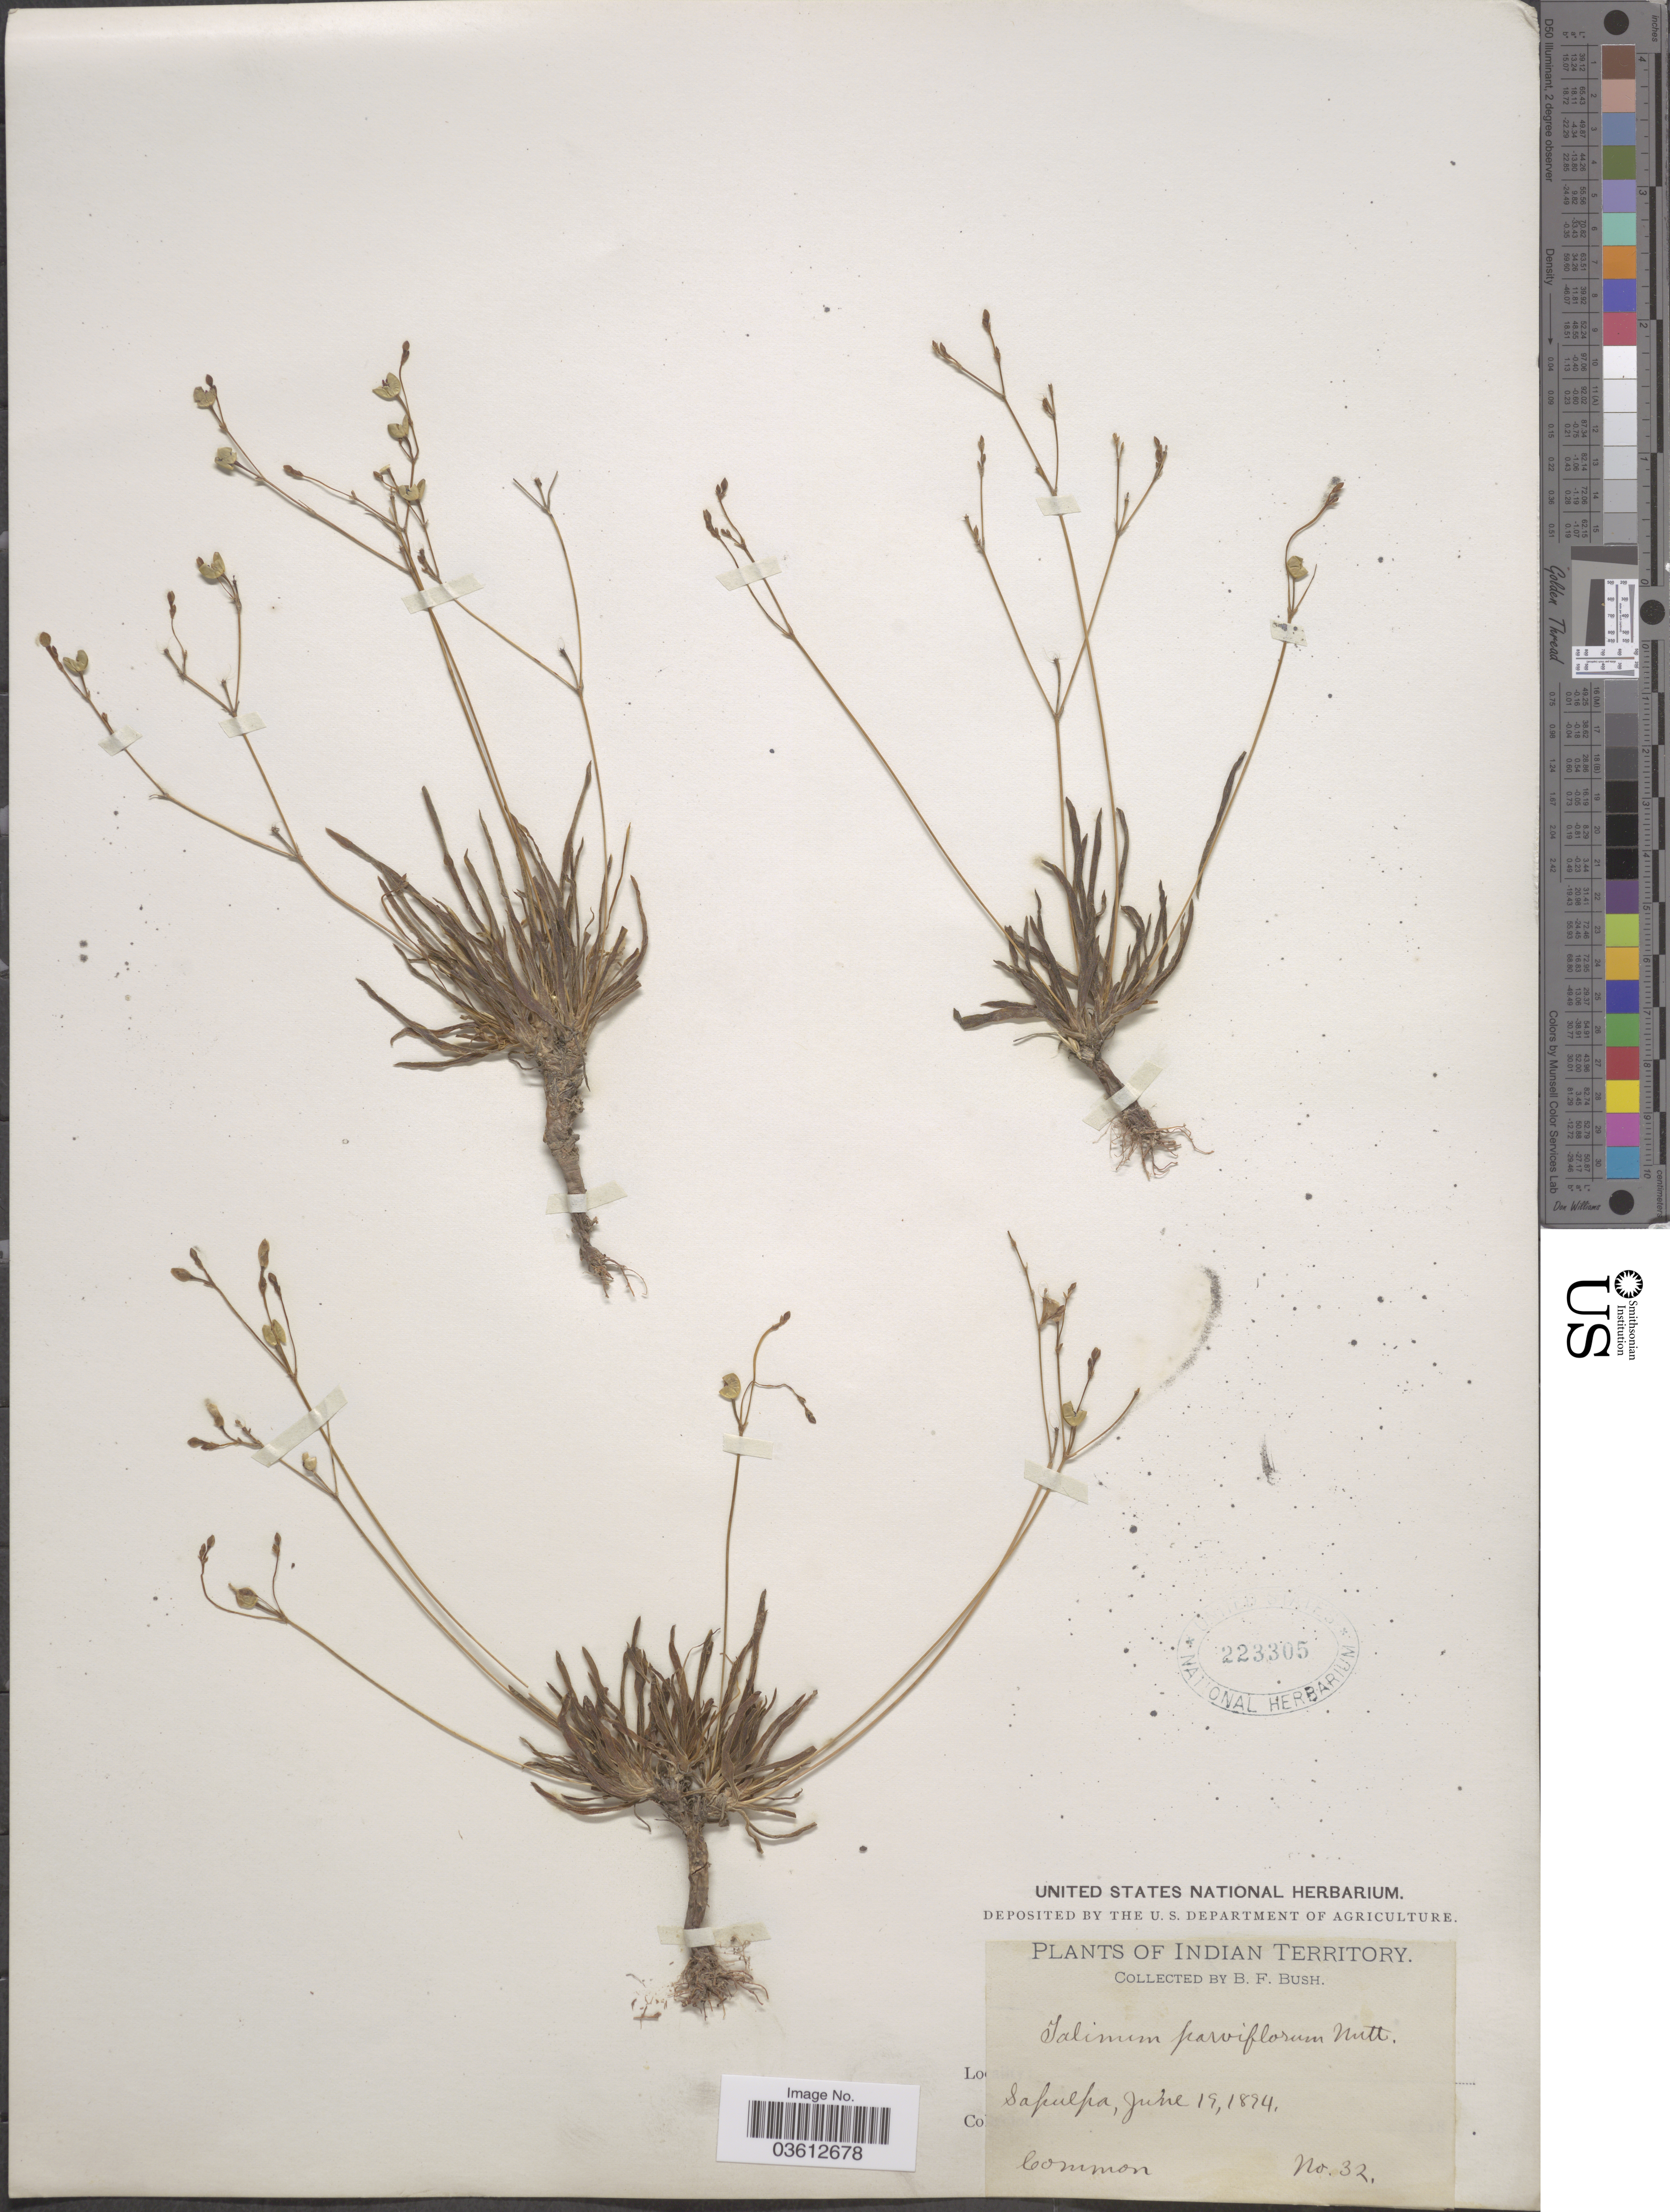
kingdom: Plantae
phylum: Tracheophyta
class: Magnoliopsida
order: Caryophyllales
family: Talinaceae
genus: Talinum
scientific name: Talinum parviflorum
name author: Nutt.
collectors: B. F. Bush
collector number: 32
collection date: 1894-06-19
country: United States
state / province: Oklahoma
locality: Indian Territory. Sapulpa.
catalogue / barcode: US 223305